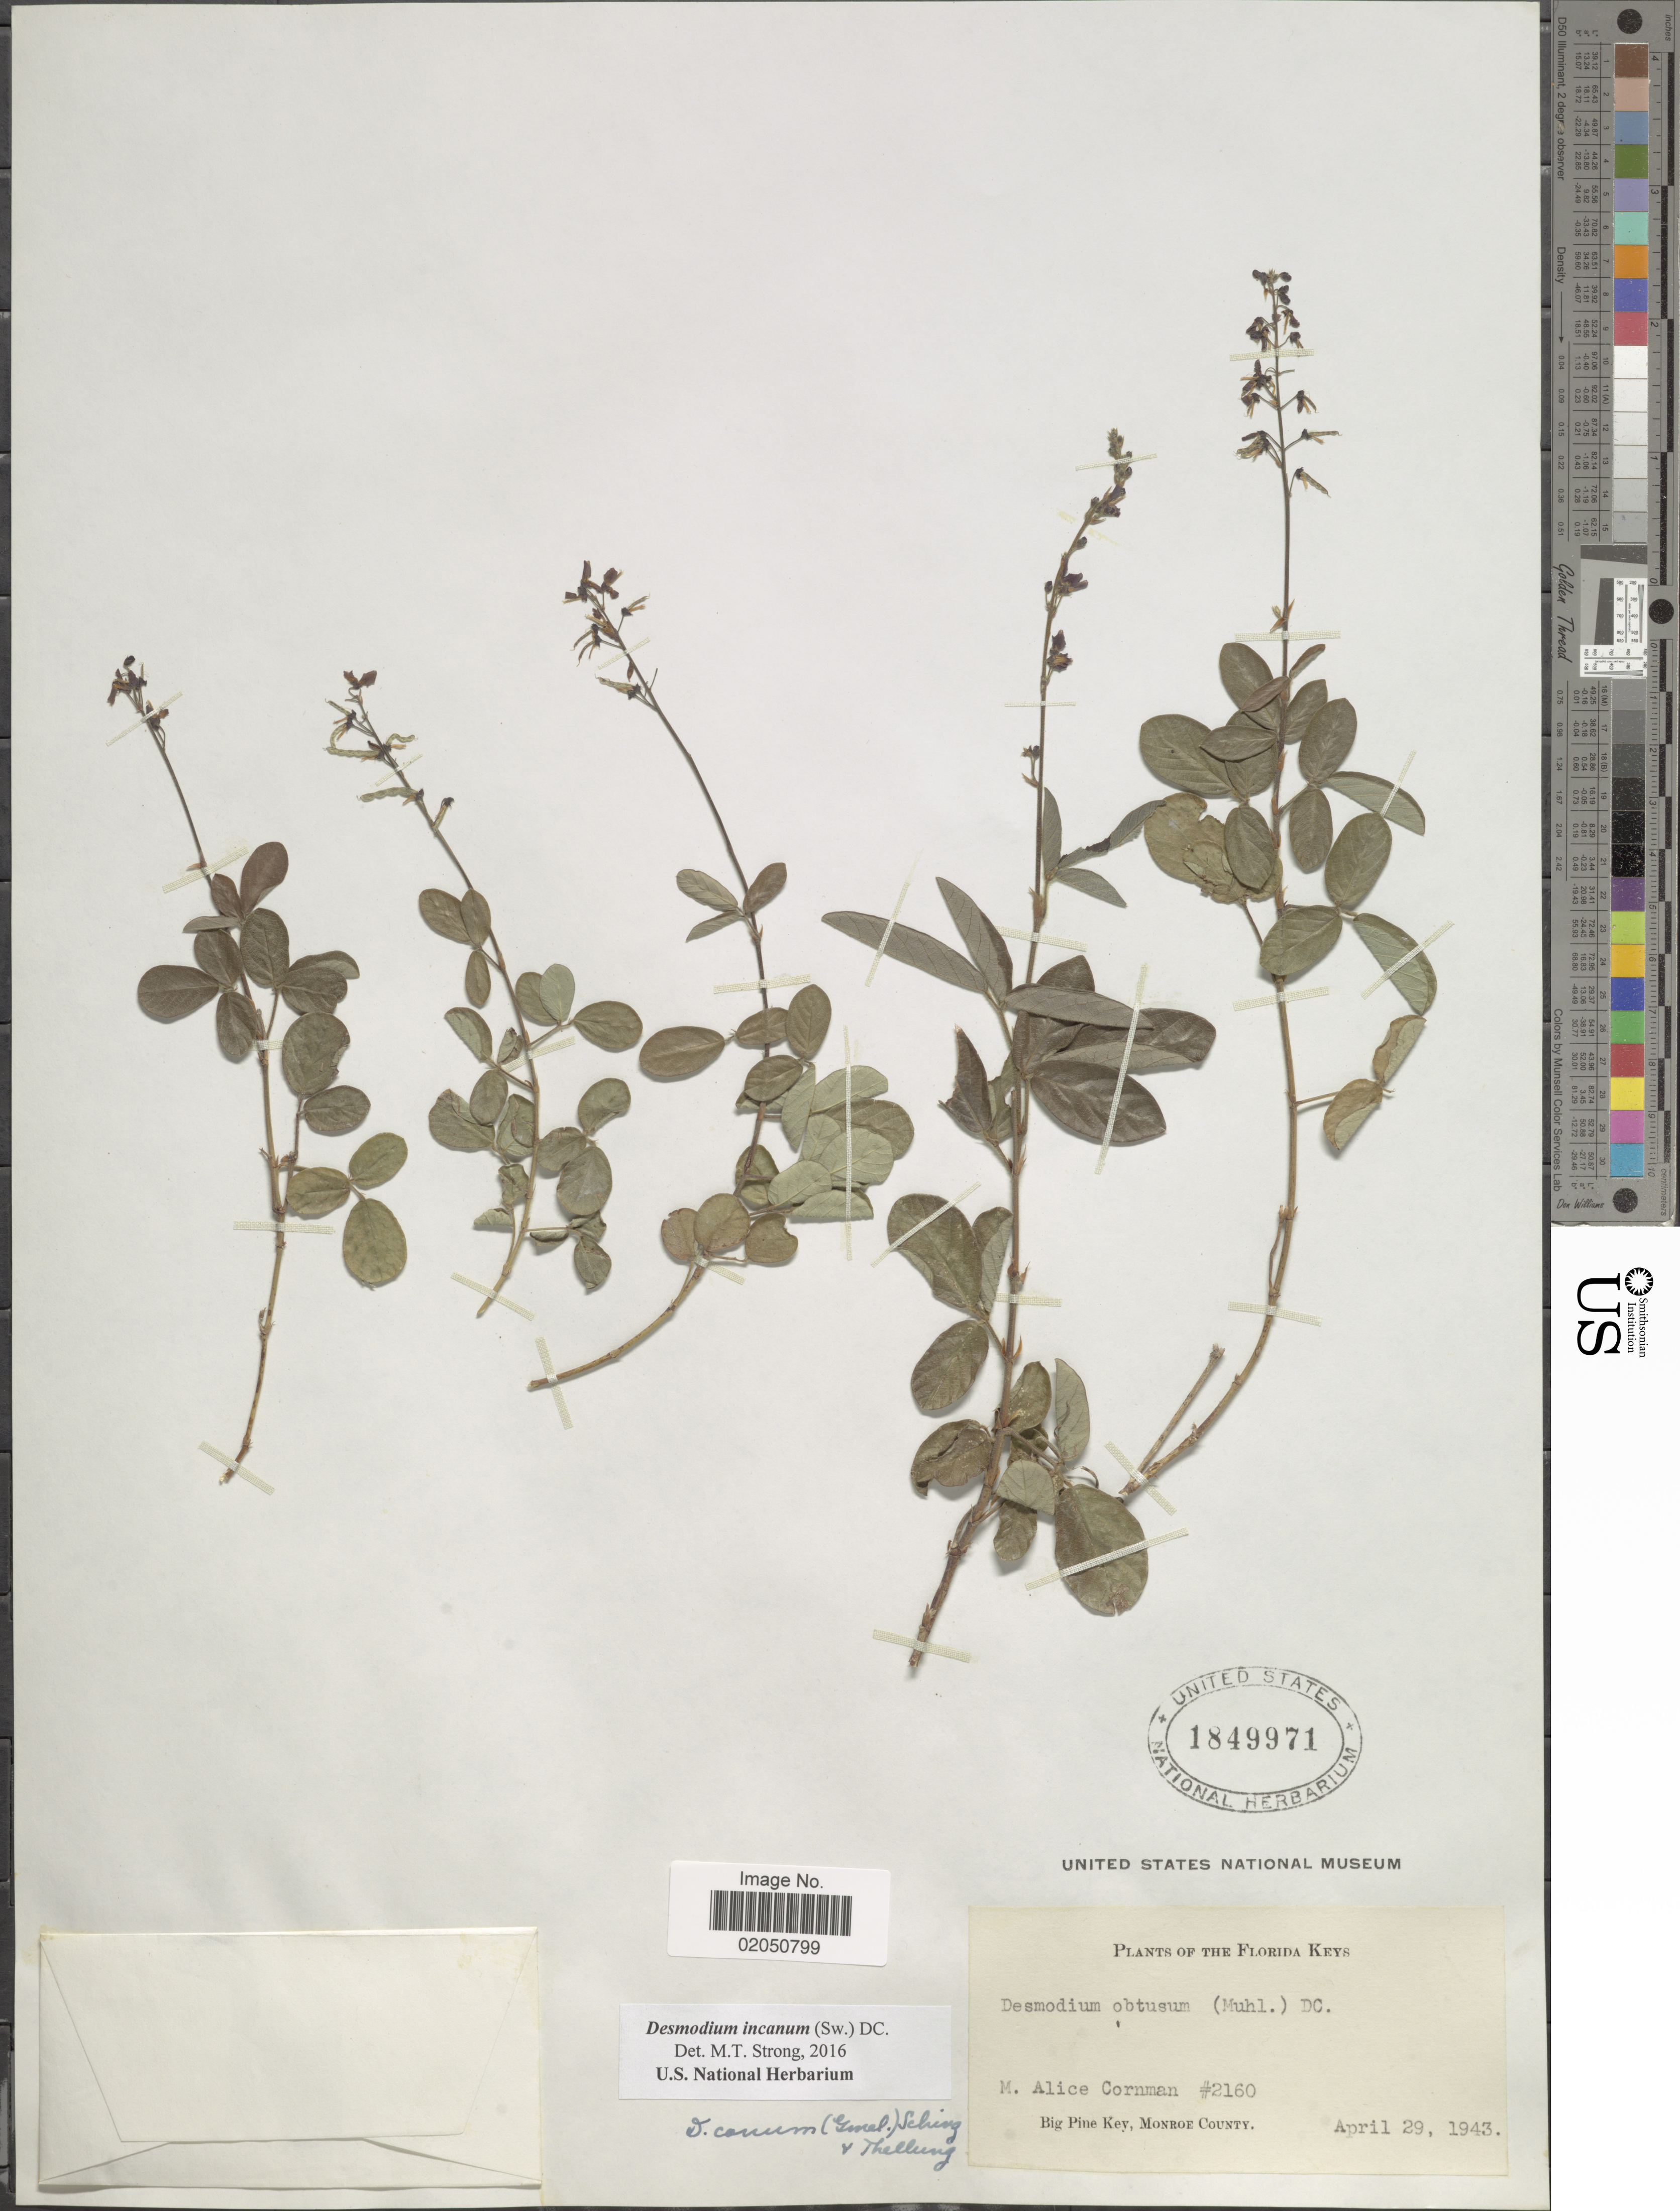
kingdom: Plantae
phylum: Tracheophyta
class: Magnoliopsida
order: Fabales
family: Fabaceae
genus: Desmodium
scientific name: Desmodium incanum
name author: (Sw.) DC.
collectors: M. Cornman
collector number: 2160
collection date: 1943-04-29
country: United States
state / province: Florida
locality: The Florida Keys, Big Pine Key, Monroe County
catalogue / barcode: US 1849971